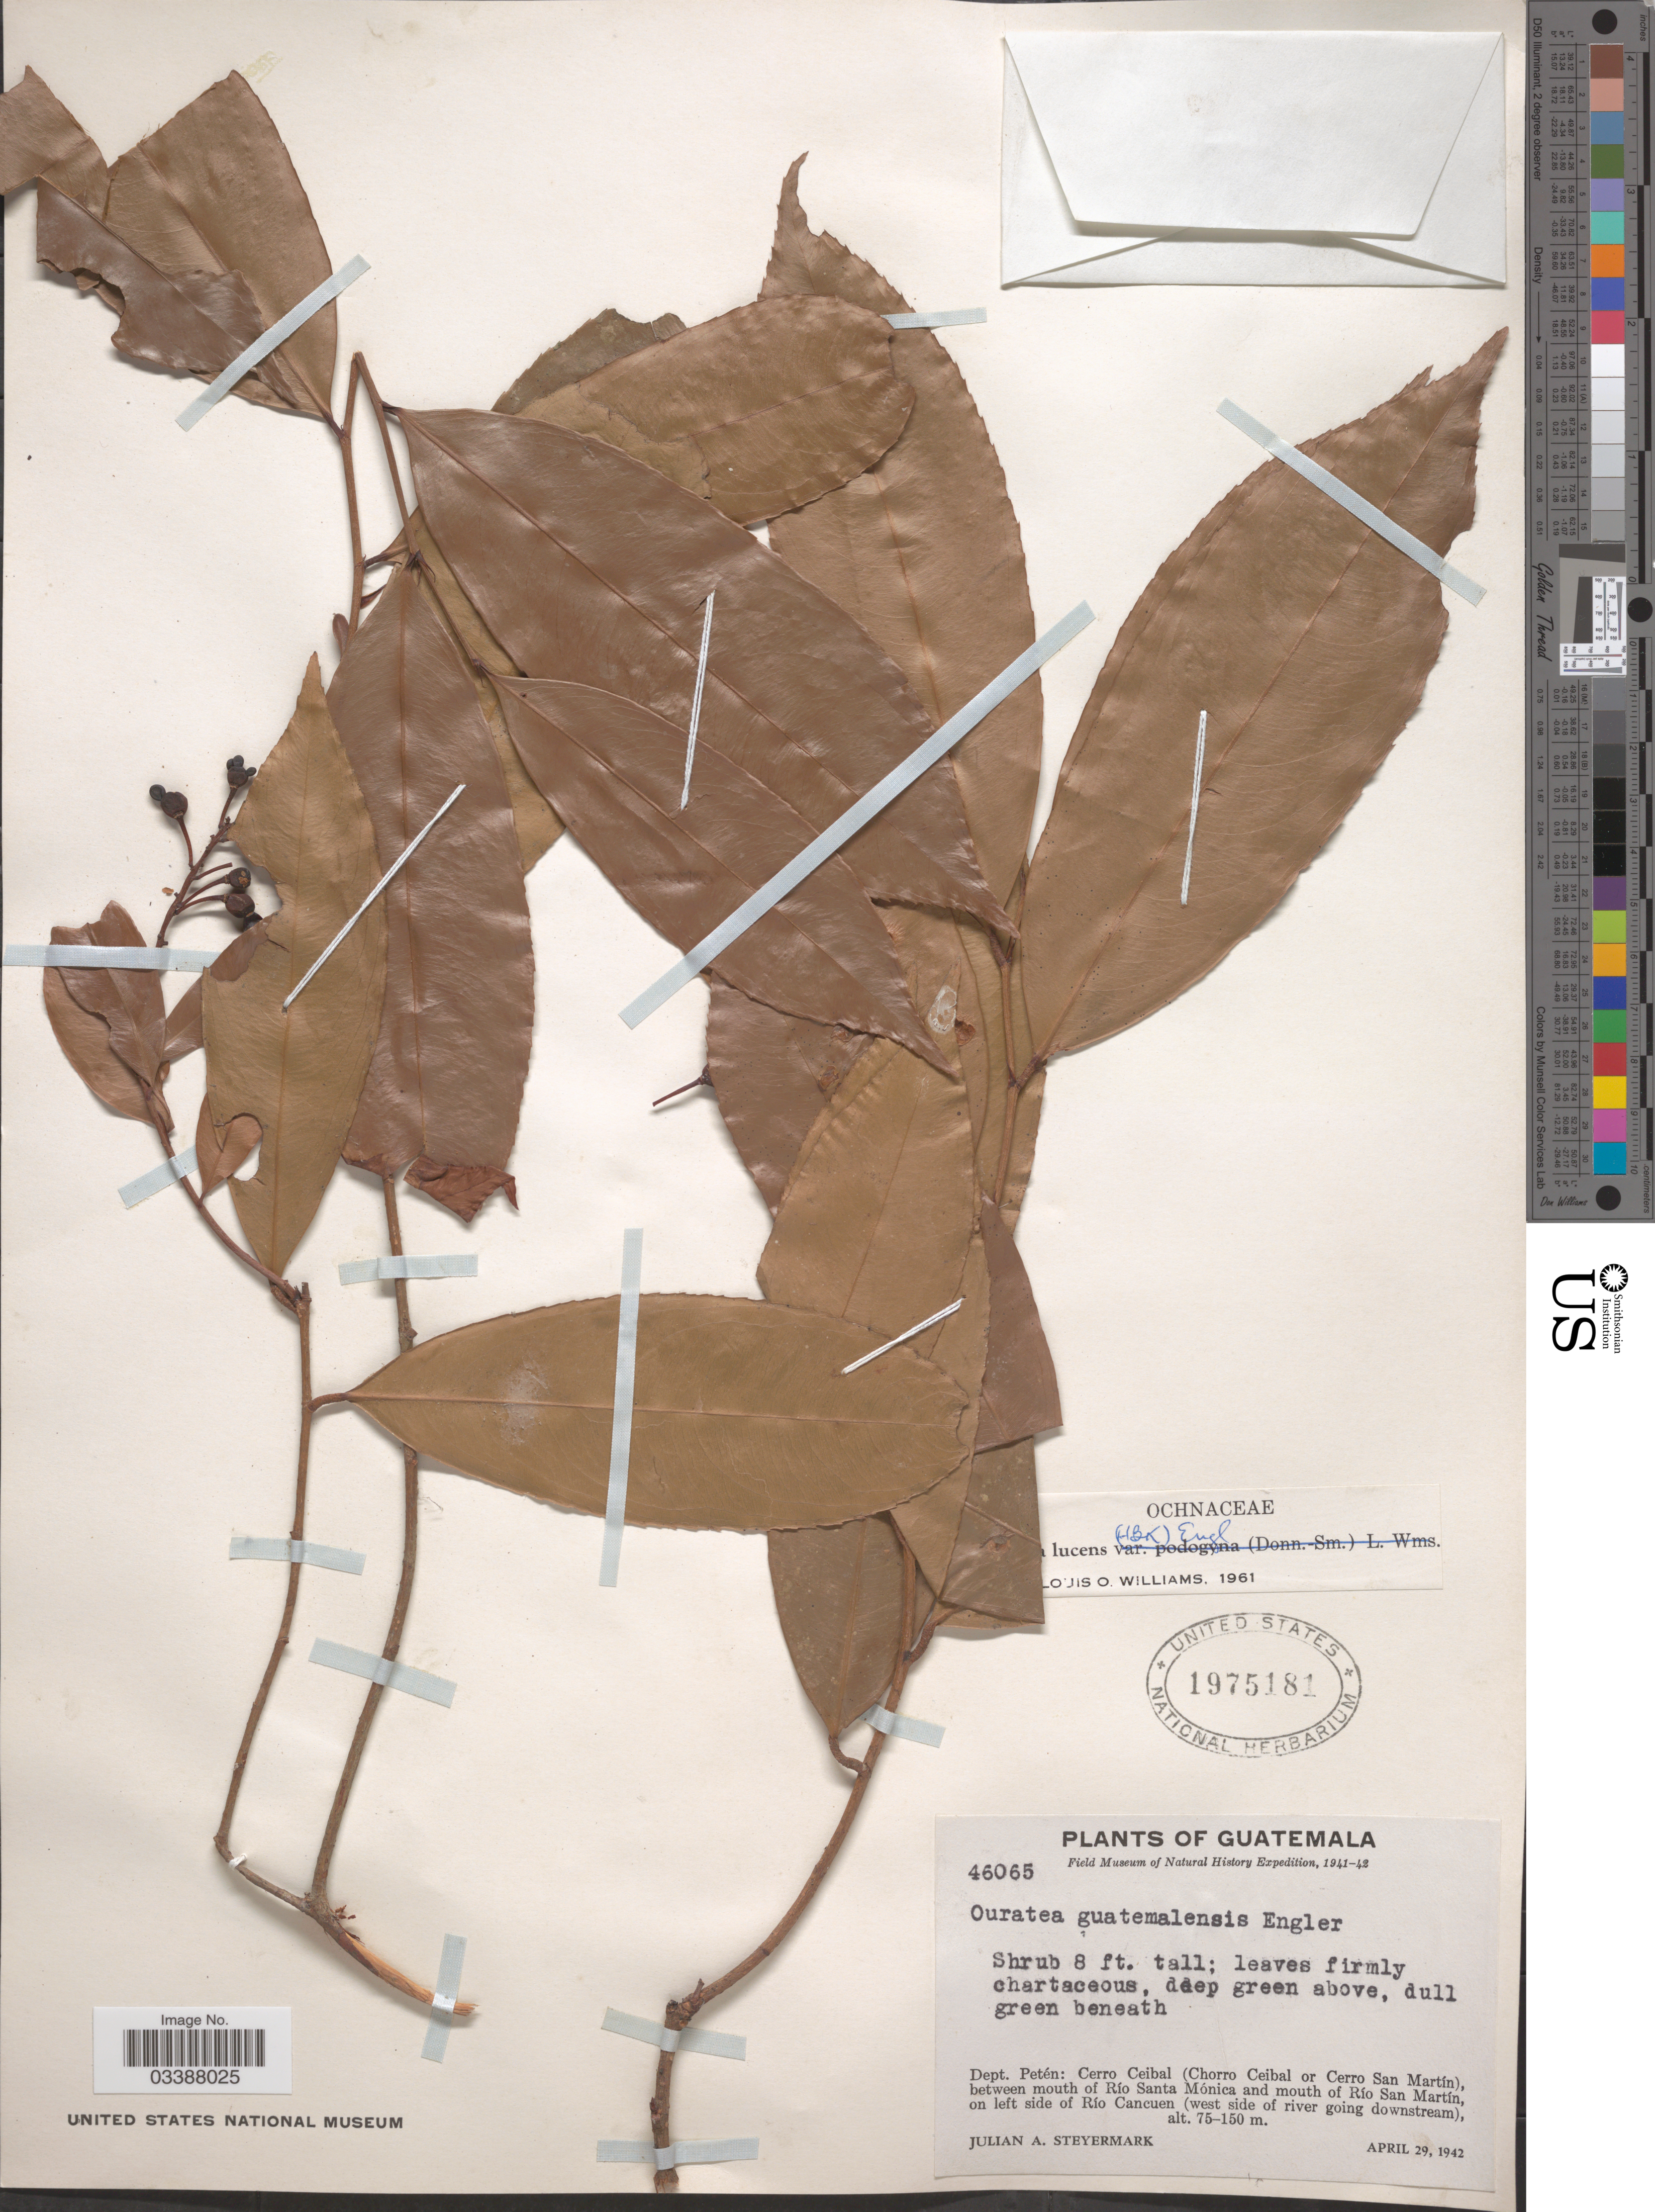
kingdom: Plantae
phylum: Tracheophyta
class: Magnoliopsida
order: Malpighiales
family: Ochnaceae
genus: Ouratea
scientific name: Ouratea lucens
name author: (Kunth) Engl.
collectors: J. Steyermark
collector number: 46065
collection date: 1942-04-29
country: Guatemala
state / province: El Petén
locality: Dept. Petén: Cerro Ceibal (Chorro Ceibal or Cerro San Martín), between mouth of Río Santa Mónica and mouth of Río San Martín, on left side of Río Cancuen (west side of river going downstream).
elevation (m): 75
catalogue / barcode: US 1975181